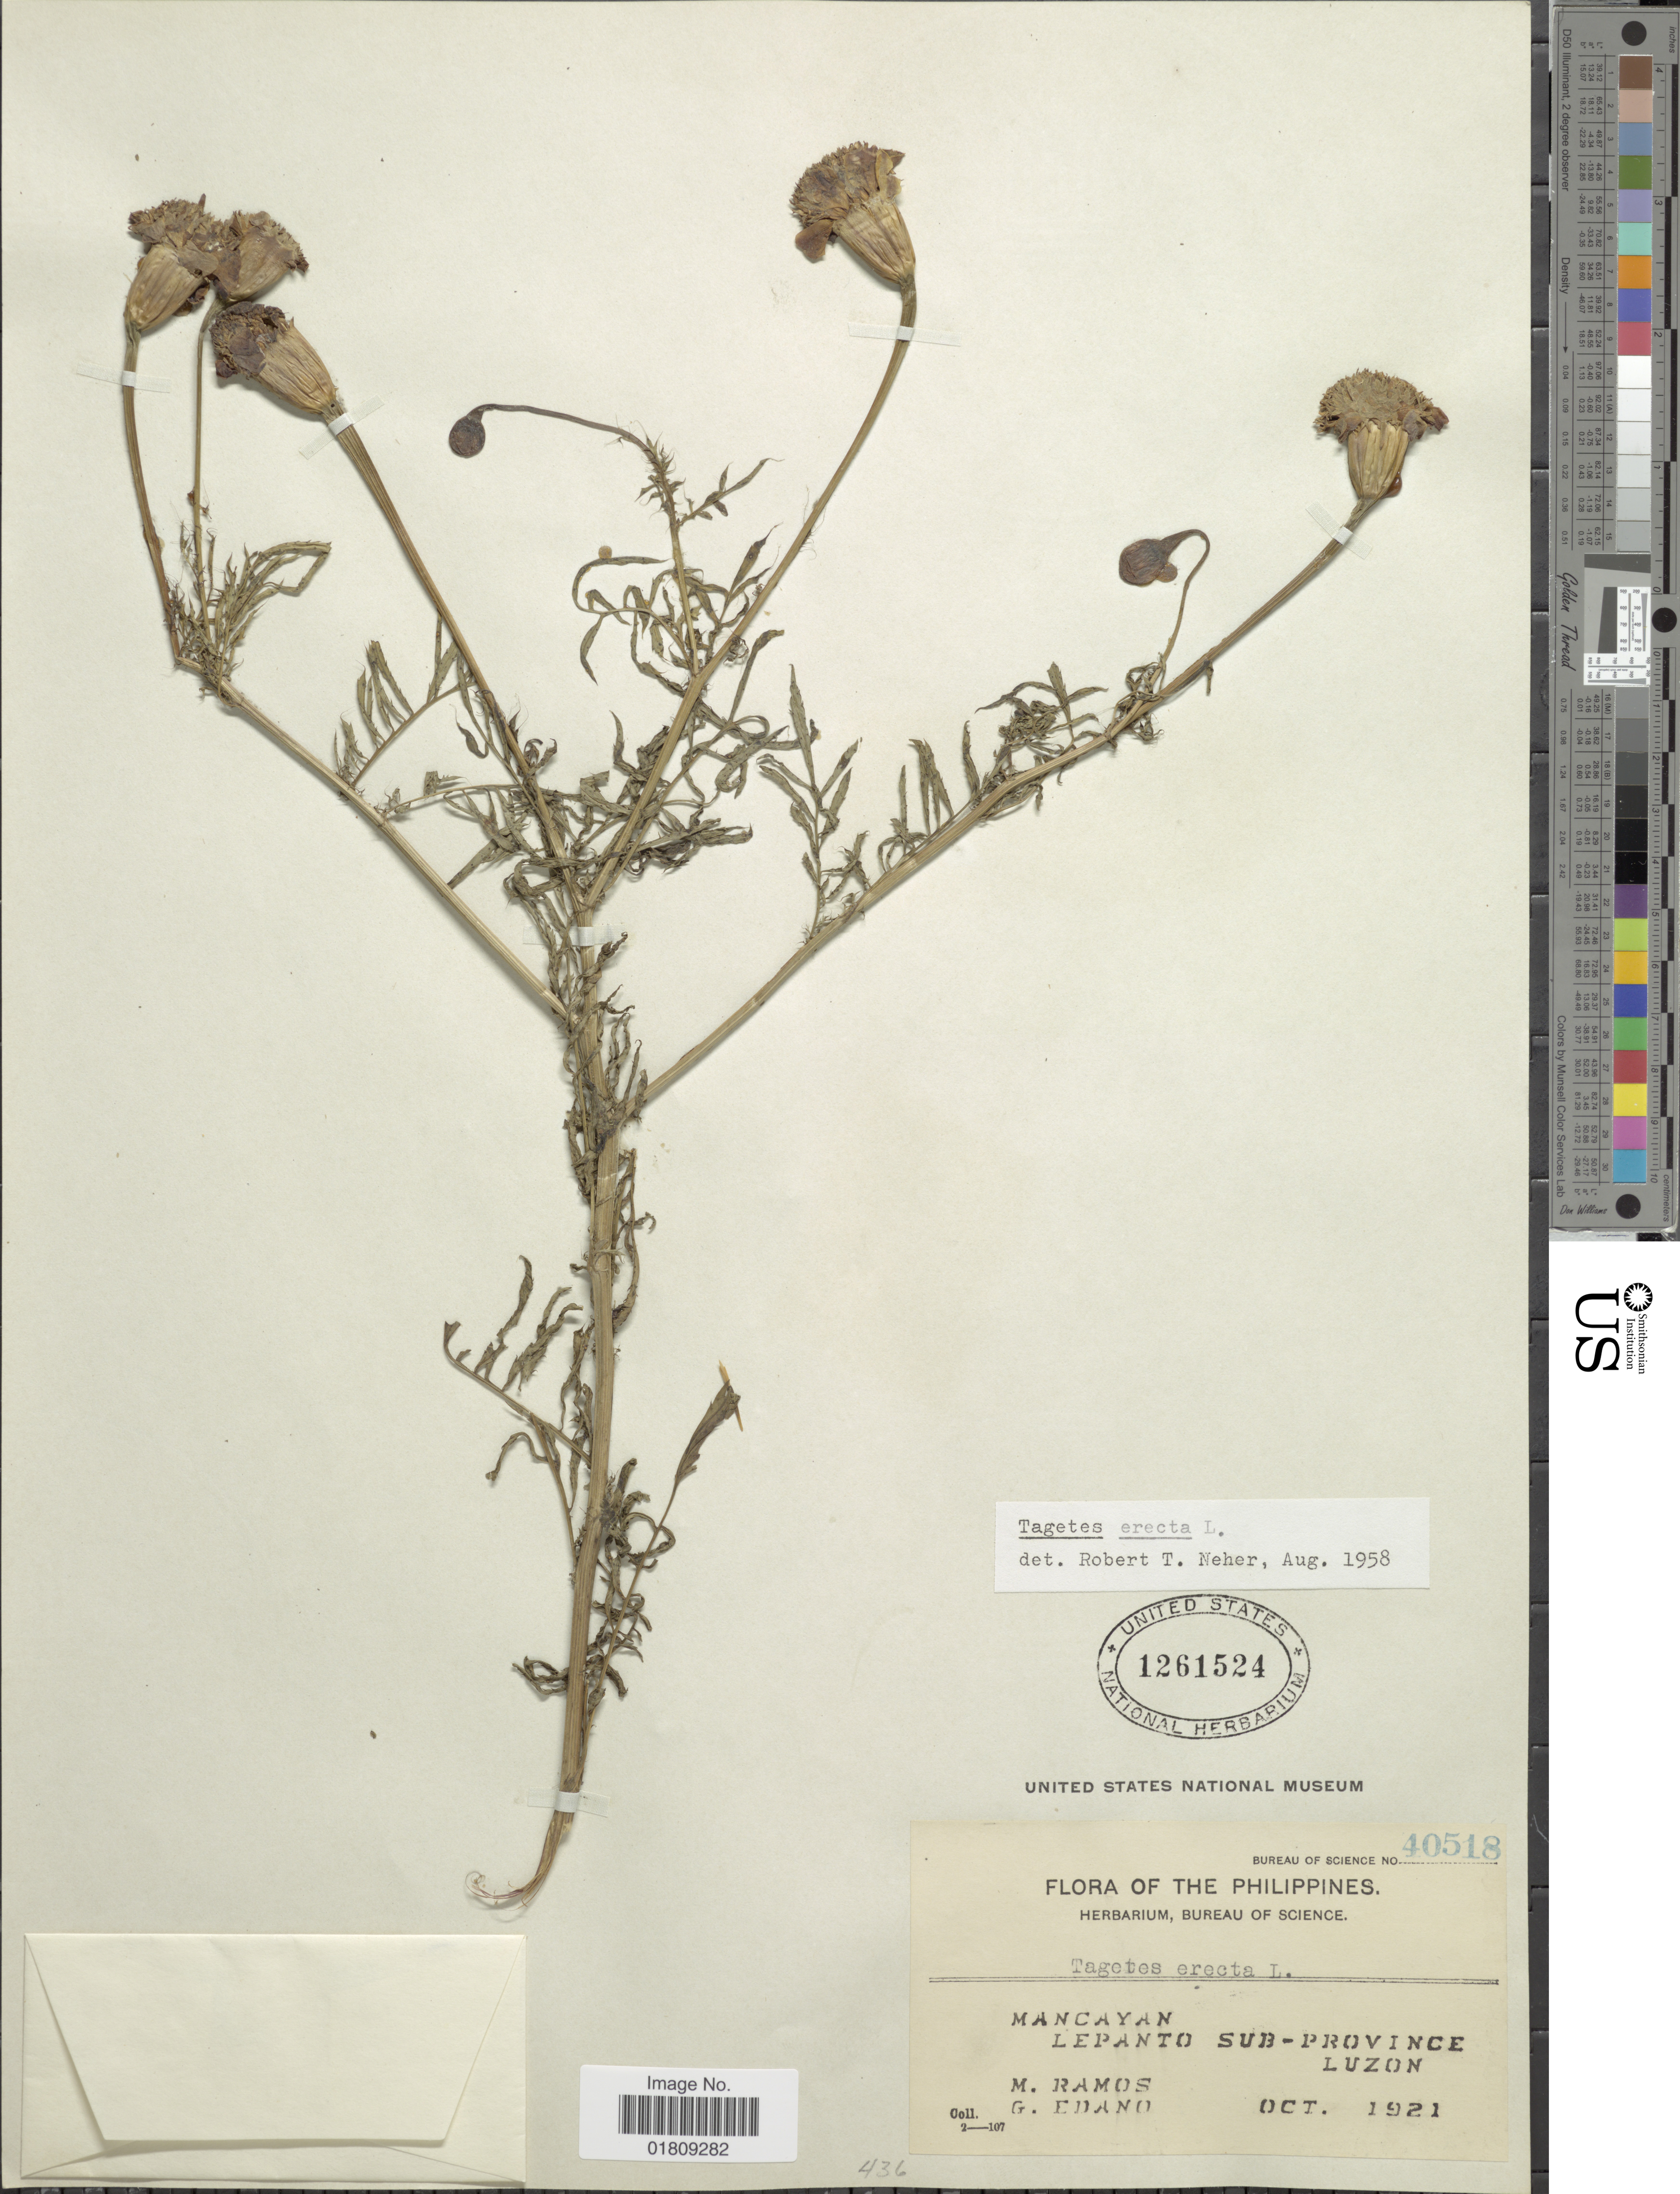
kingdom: Plantae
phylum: Tracheophyta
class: Magnoliopsida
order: Asterales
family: Asteraceae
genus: Tagetes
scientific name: Tagetes erecta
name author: L.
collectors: M. Ramos & G. Edaño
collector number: Bureau of Science 40518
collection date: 1921-10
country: Philippines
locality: Mancayan, Lepanto Sub-Province, Luzon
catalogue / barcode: US 1261524